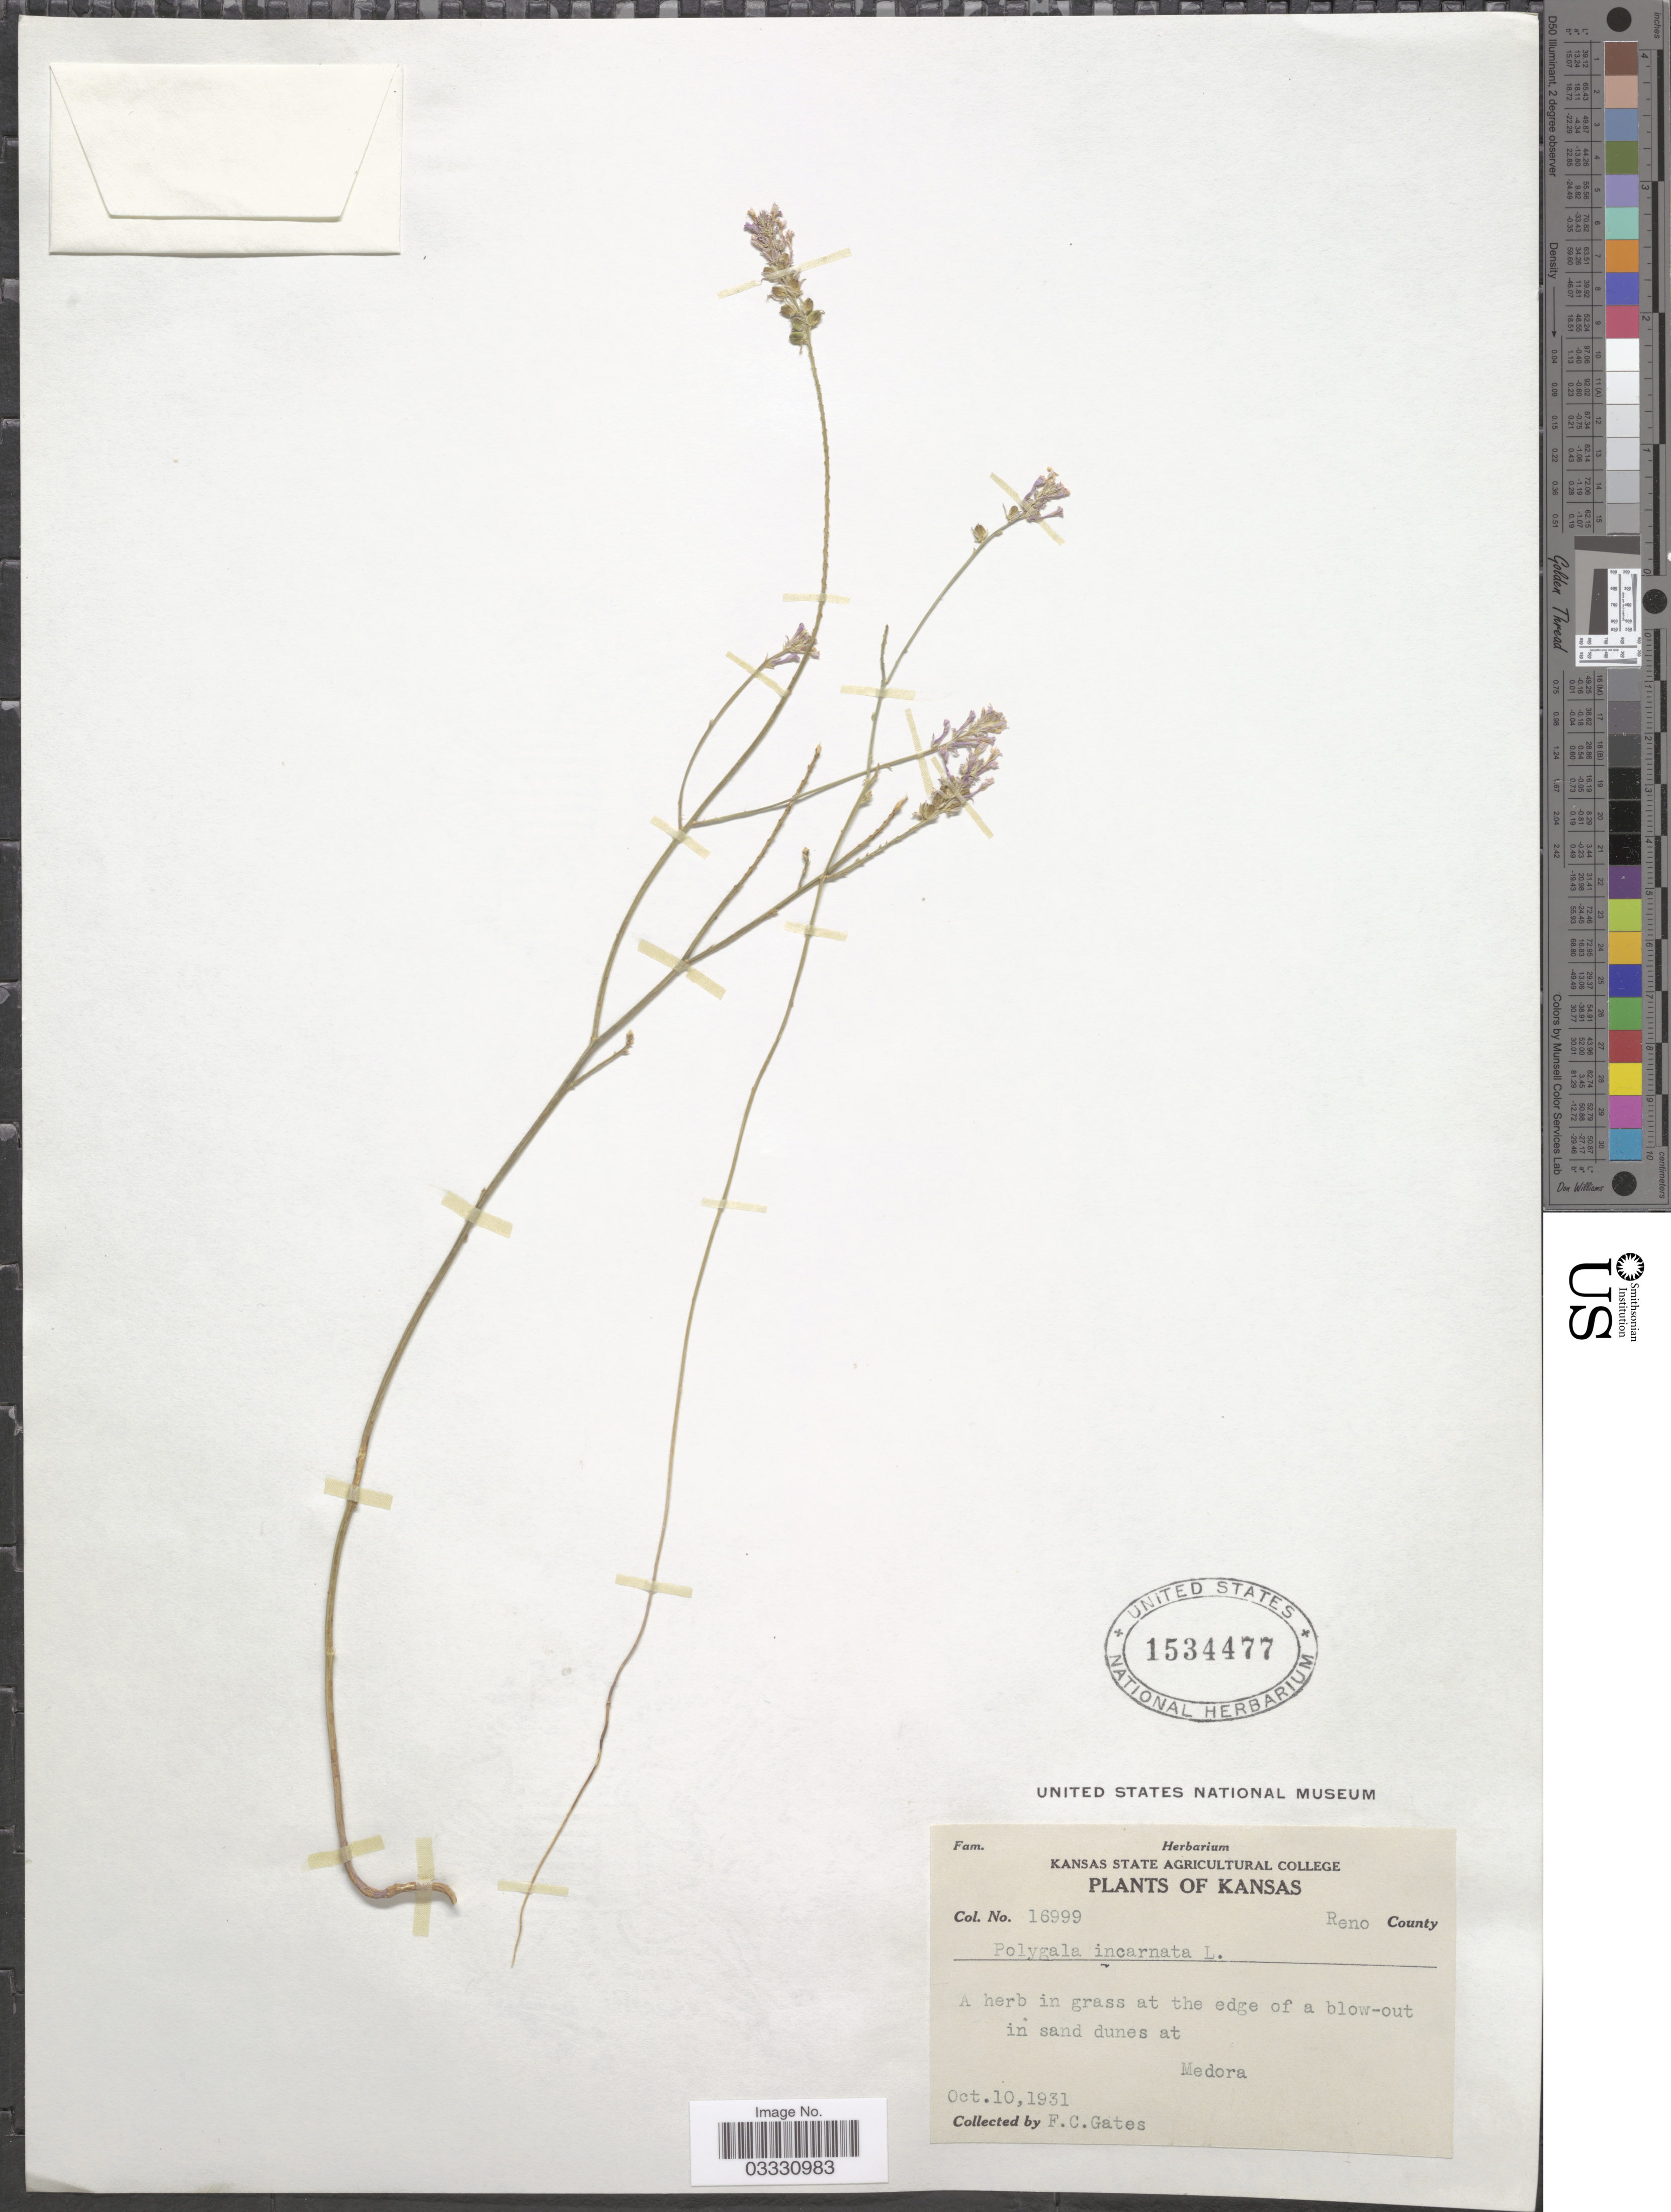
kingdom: Plantae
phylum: Tracheophyta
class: Magnoliopsida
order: Fabales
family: Polygalaceae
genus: Polygala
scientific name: Polygala incarnata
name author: L.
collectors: F. C. Gates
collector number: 16999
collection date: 1931-10-10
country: United States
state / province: Kansas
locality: Reno County. Medora.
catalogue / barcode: US 1534477